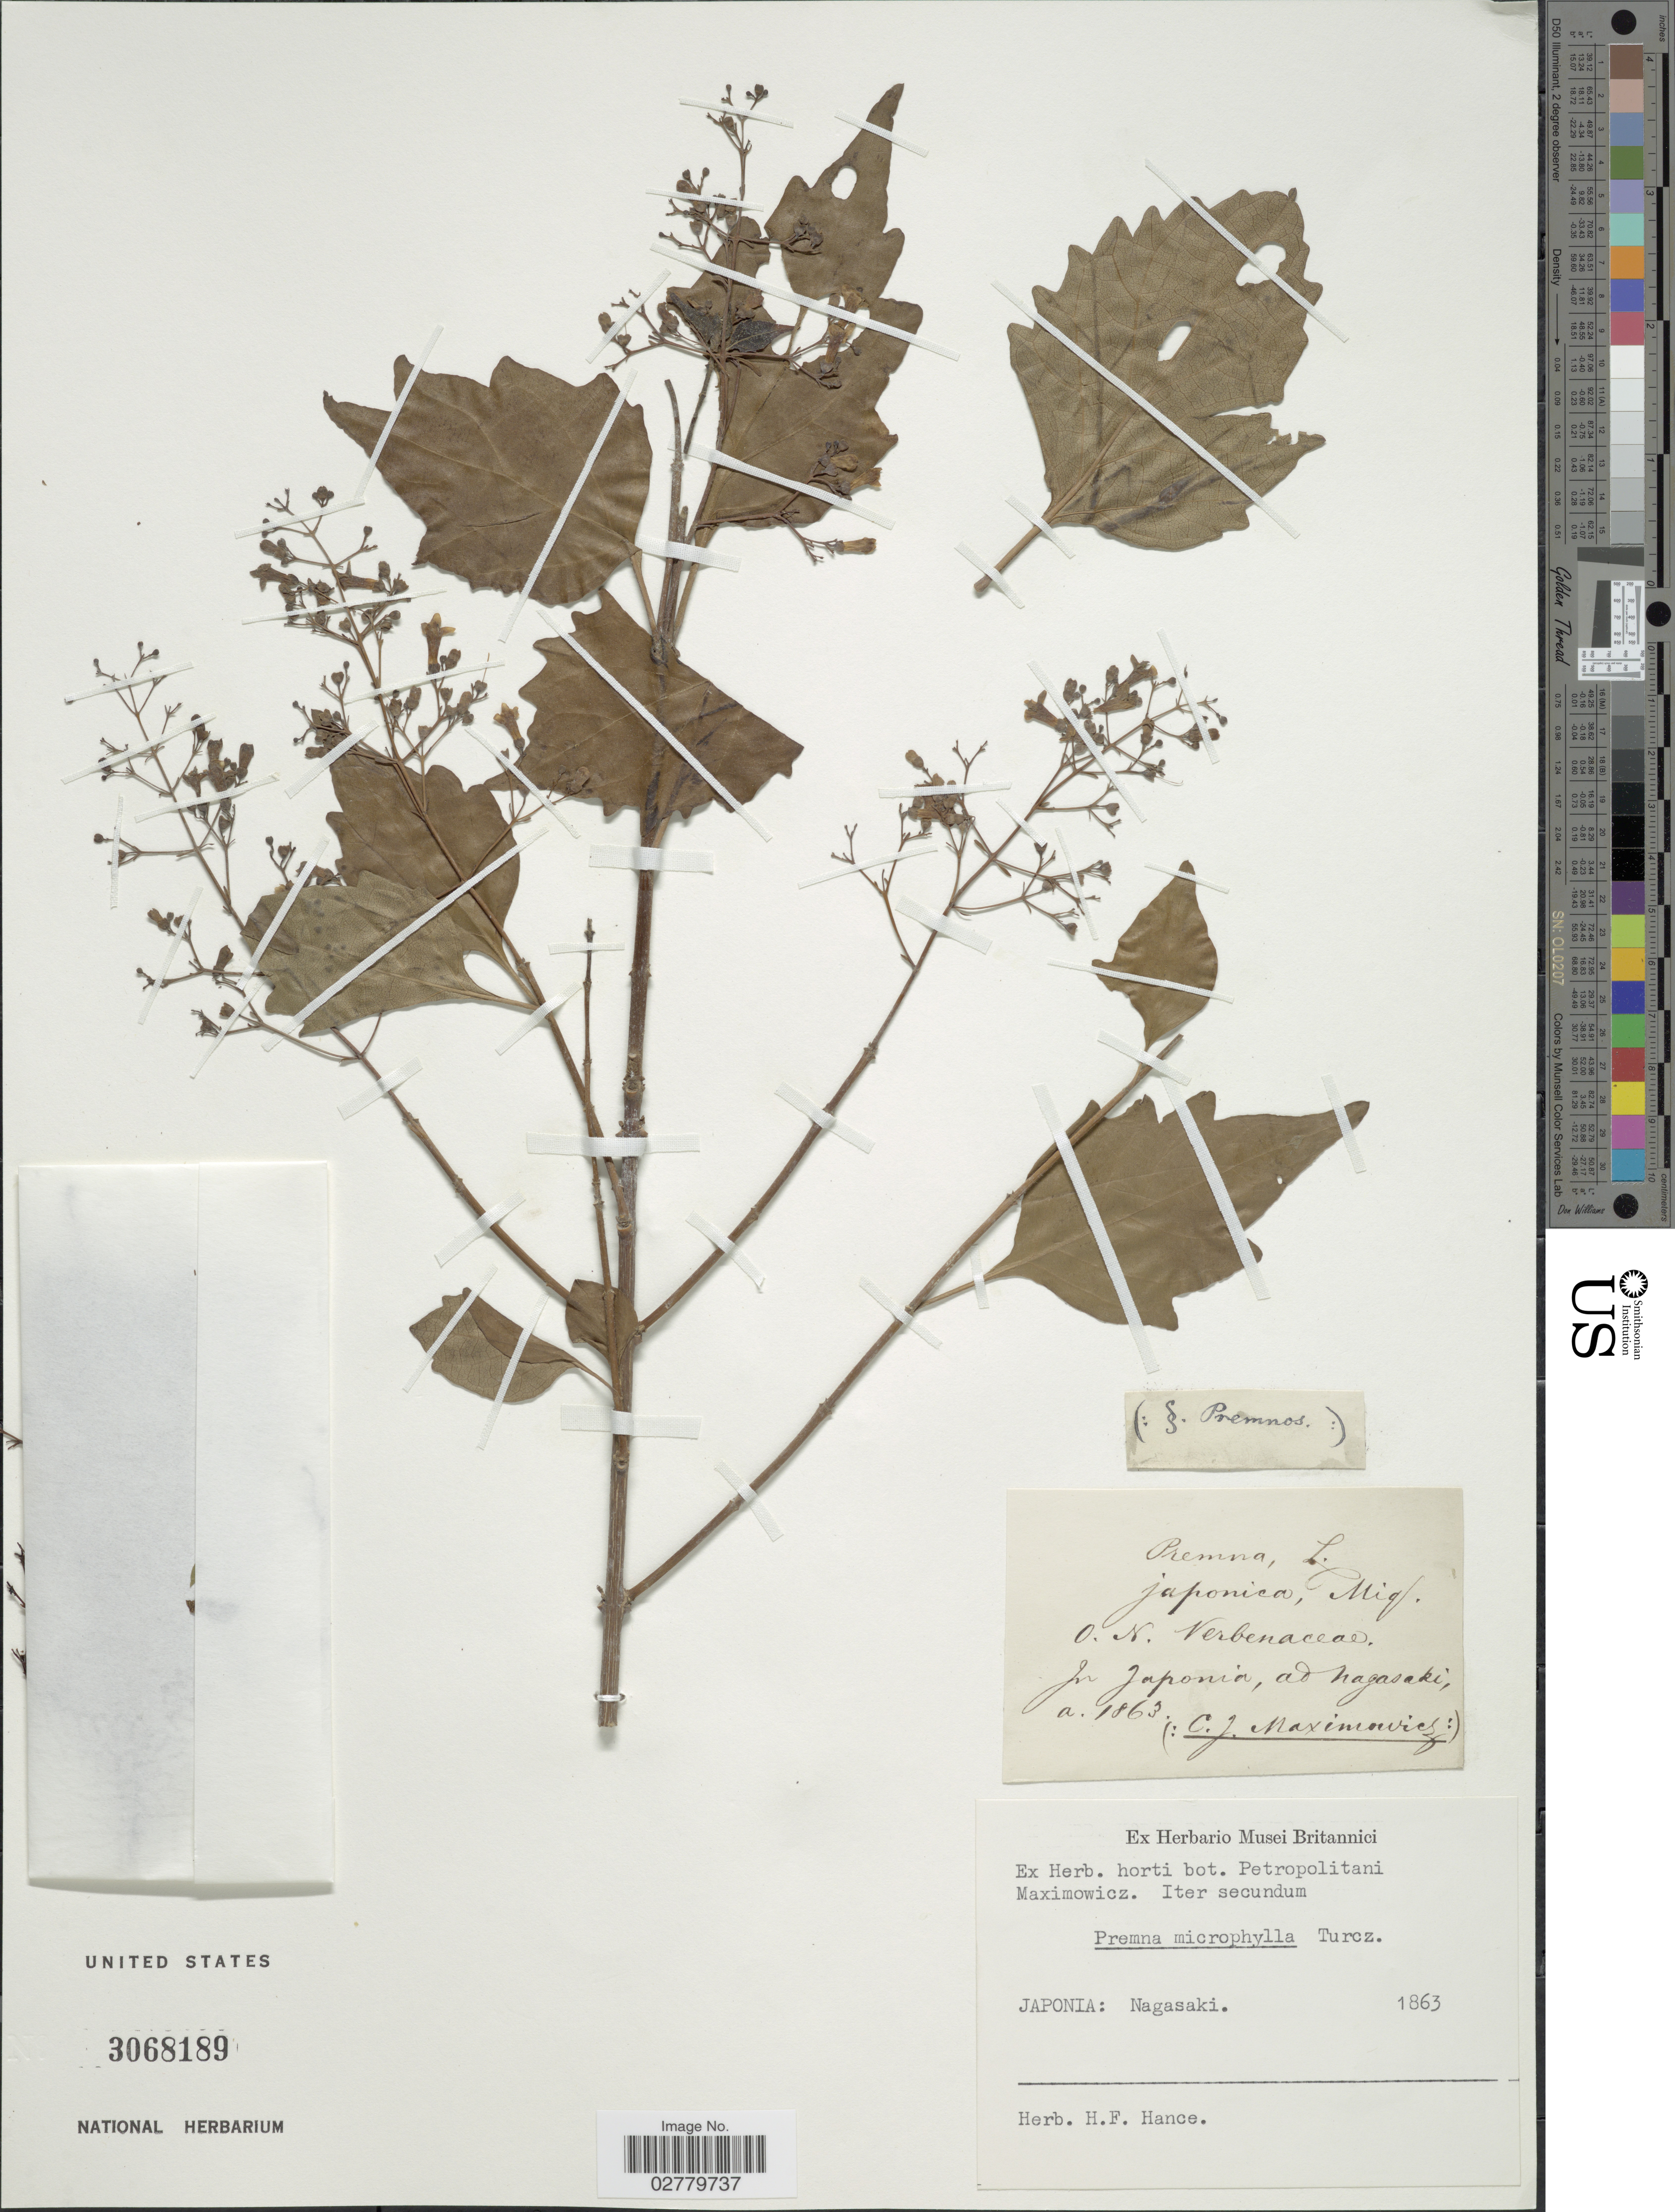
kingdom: Plantae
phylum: Tracheophyta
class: Magnoliopsida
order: Lamiales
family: Lamiaceae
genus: Premna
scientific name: Premna microphylla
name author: Turcz.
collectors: C. J. Maximowicz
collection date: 1863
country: Japan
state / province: Nagasaki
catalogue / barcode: US 3068189